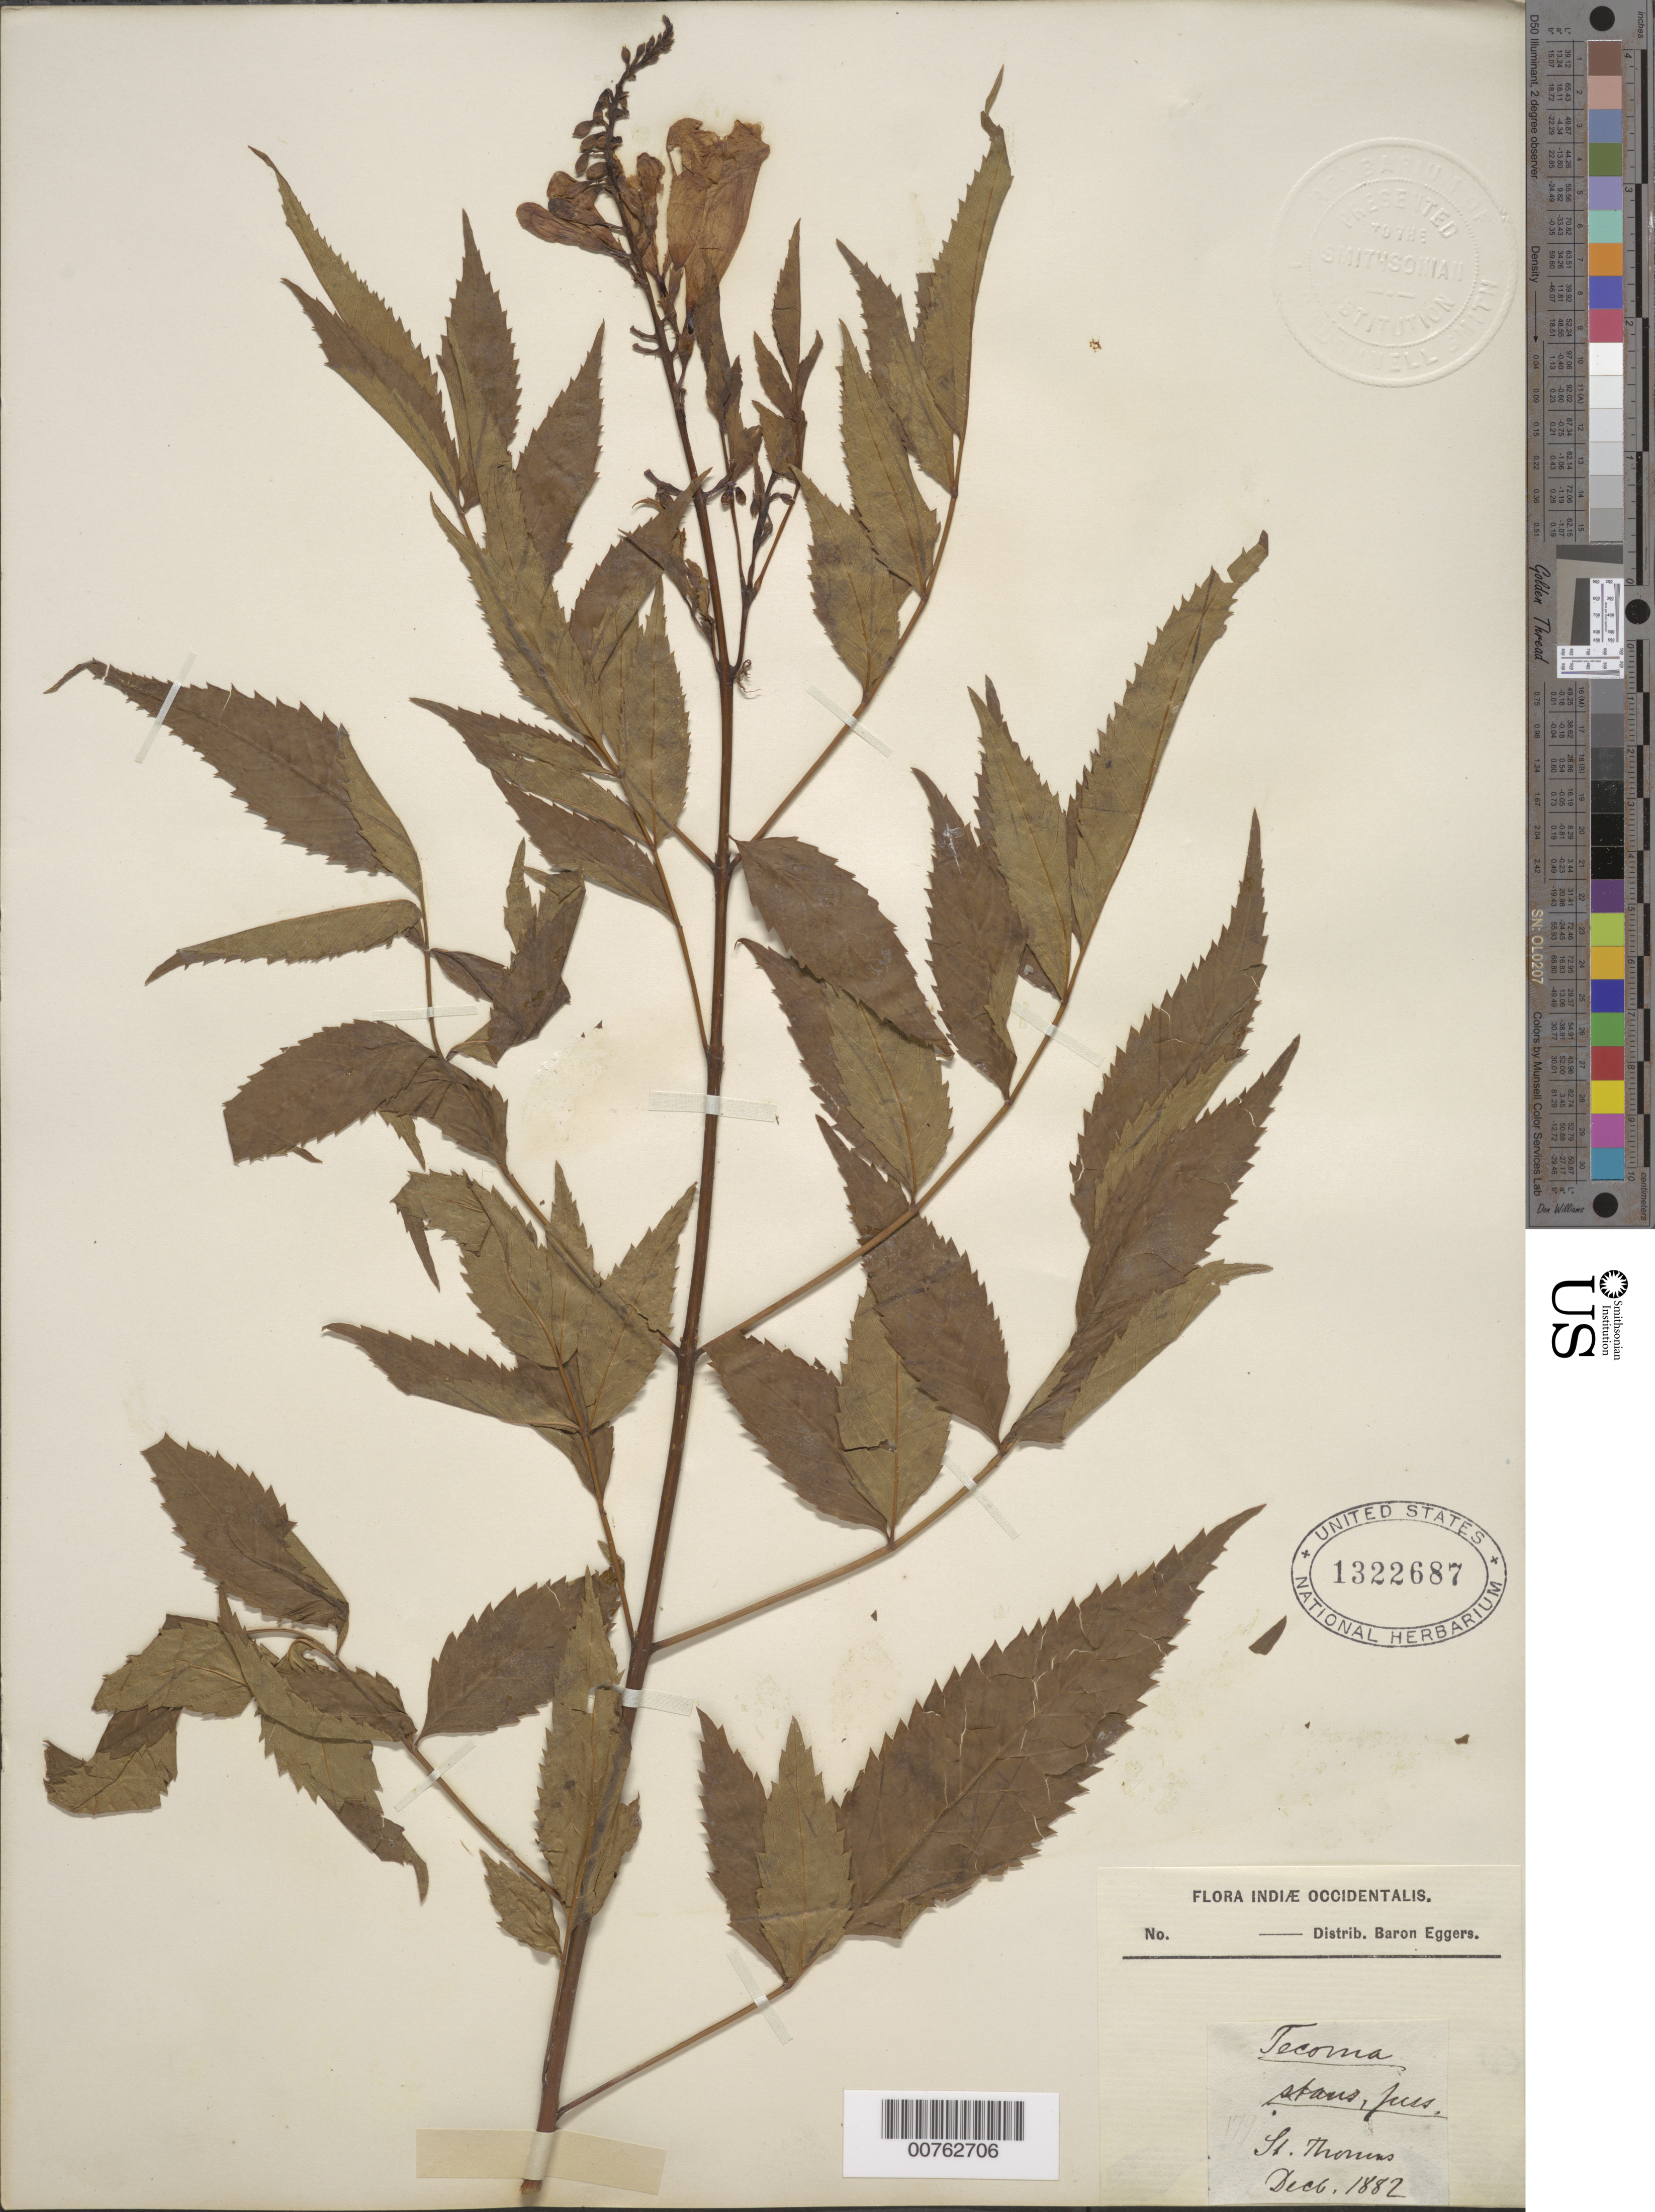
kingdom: Plantae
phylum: Tracheophyta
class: Magnoliopsida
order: Lamiales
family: Bignoniaceae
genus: Tecoma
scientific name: Tecoma stans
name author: (L.) Juss. ex Kunth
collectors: H. F. A. von Eggers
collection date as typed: Dec 1882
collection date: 1882-12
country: U.S. Virgin Islands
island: St. Thomas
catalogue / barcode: US 1322687